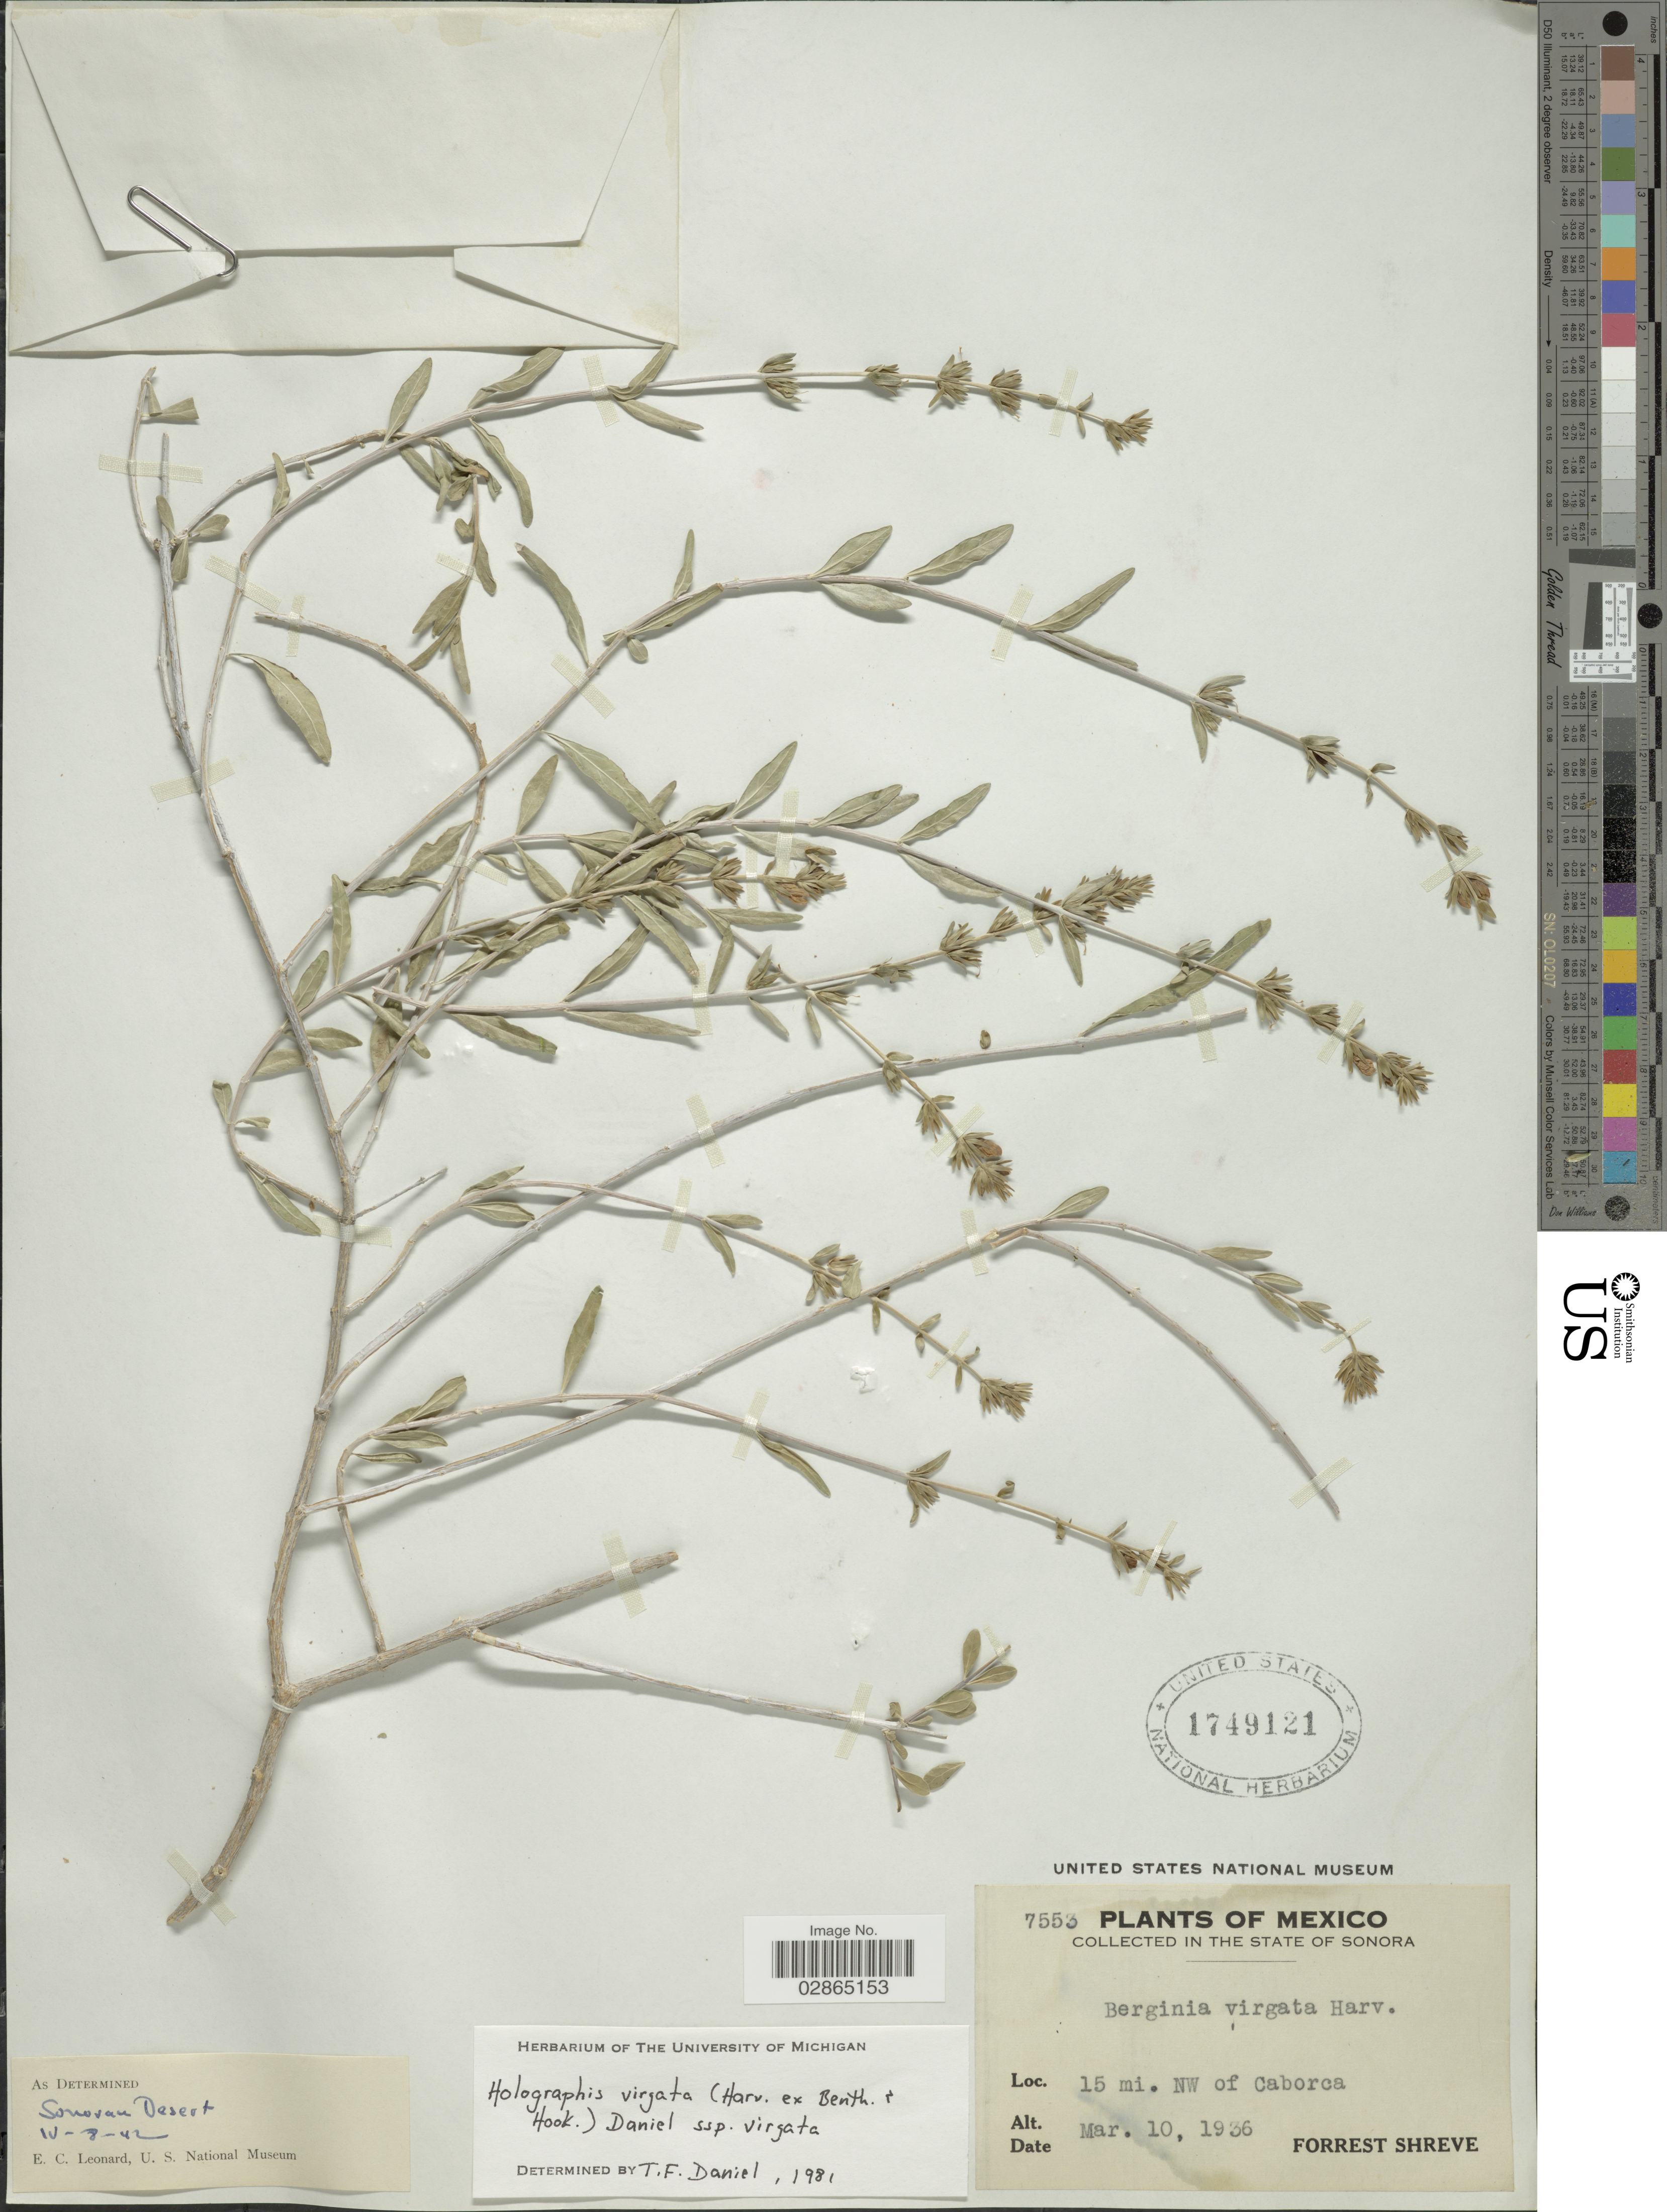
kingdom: Plantae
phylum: Tracheophyta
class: Magnoliopsida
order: Lamiales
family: Acanthaceae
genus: Holographis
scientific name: Holographis virgata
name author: (Harv. ex Benth.) T.F. Daniel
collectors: F. Shreve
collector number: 7553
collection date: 1936-03-10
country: Mexico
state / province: Sonora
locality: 15 mi. NW of Caborca.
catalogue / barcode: US 1749121